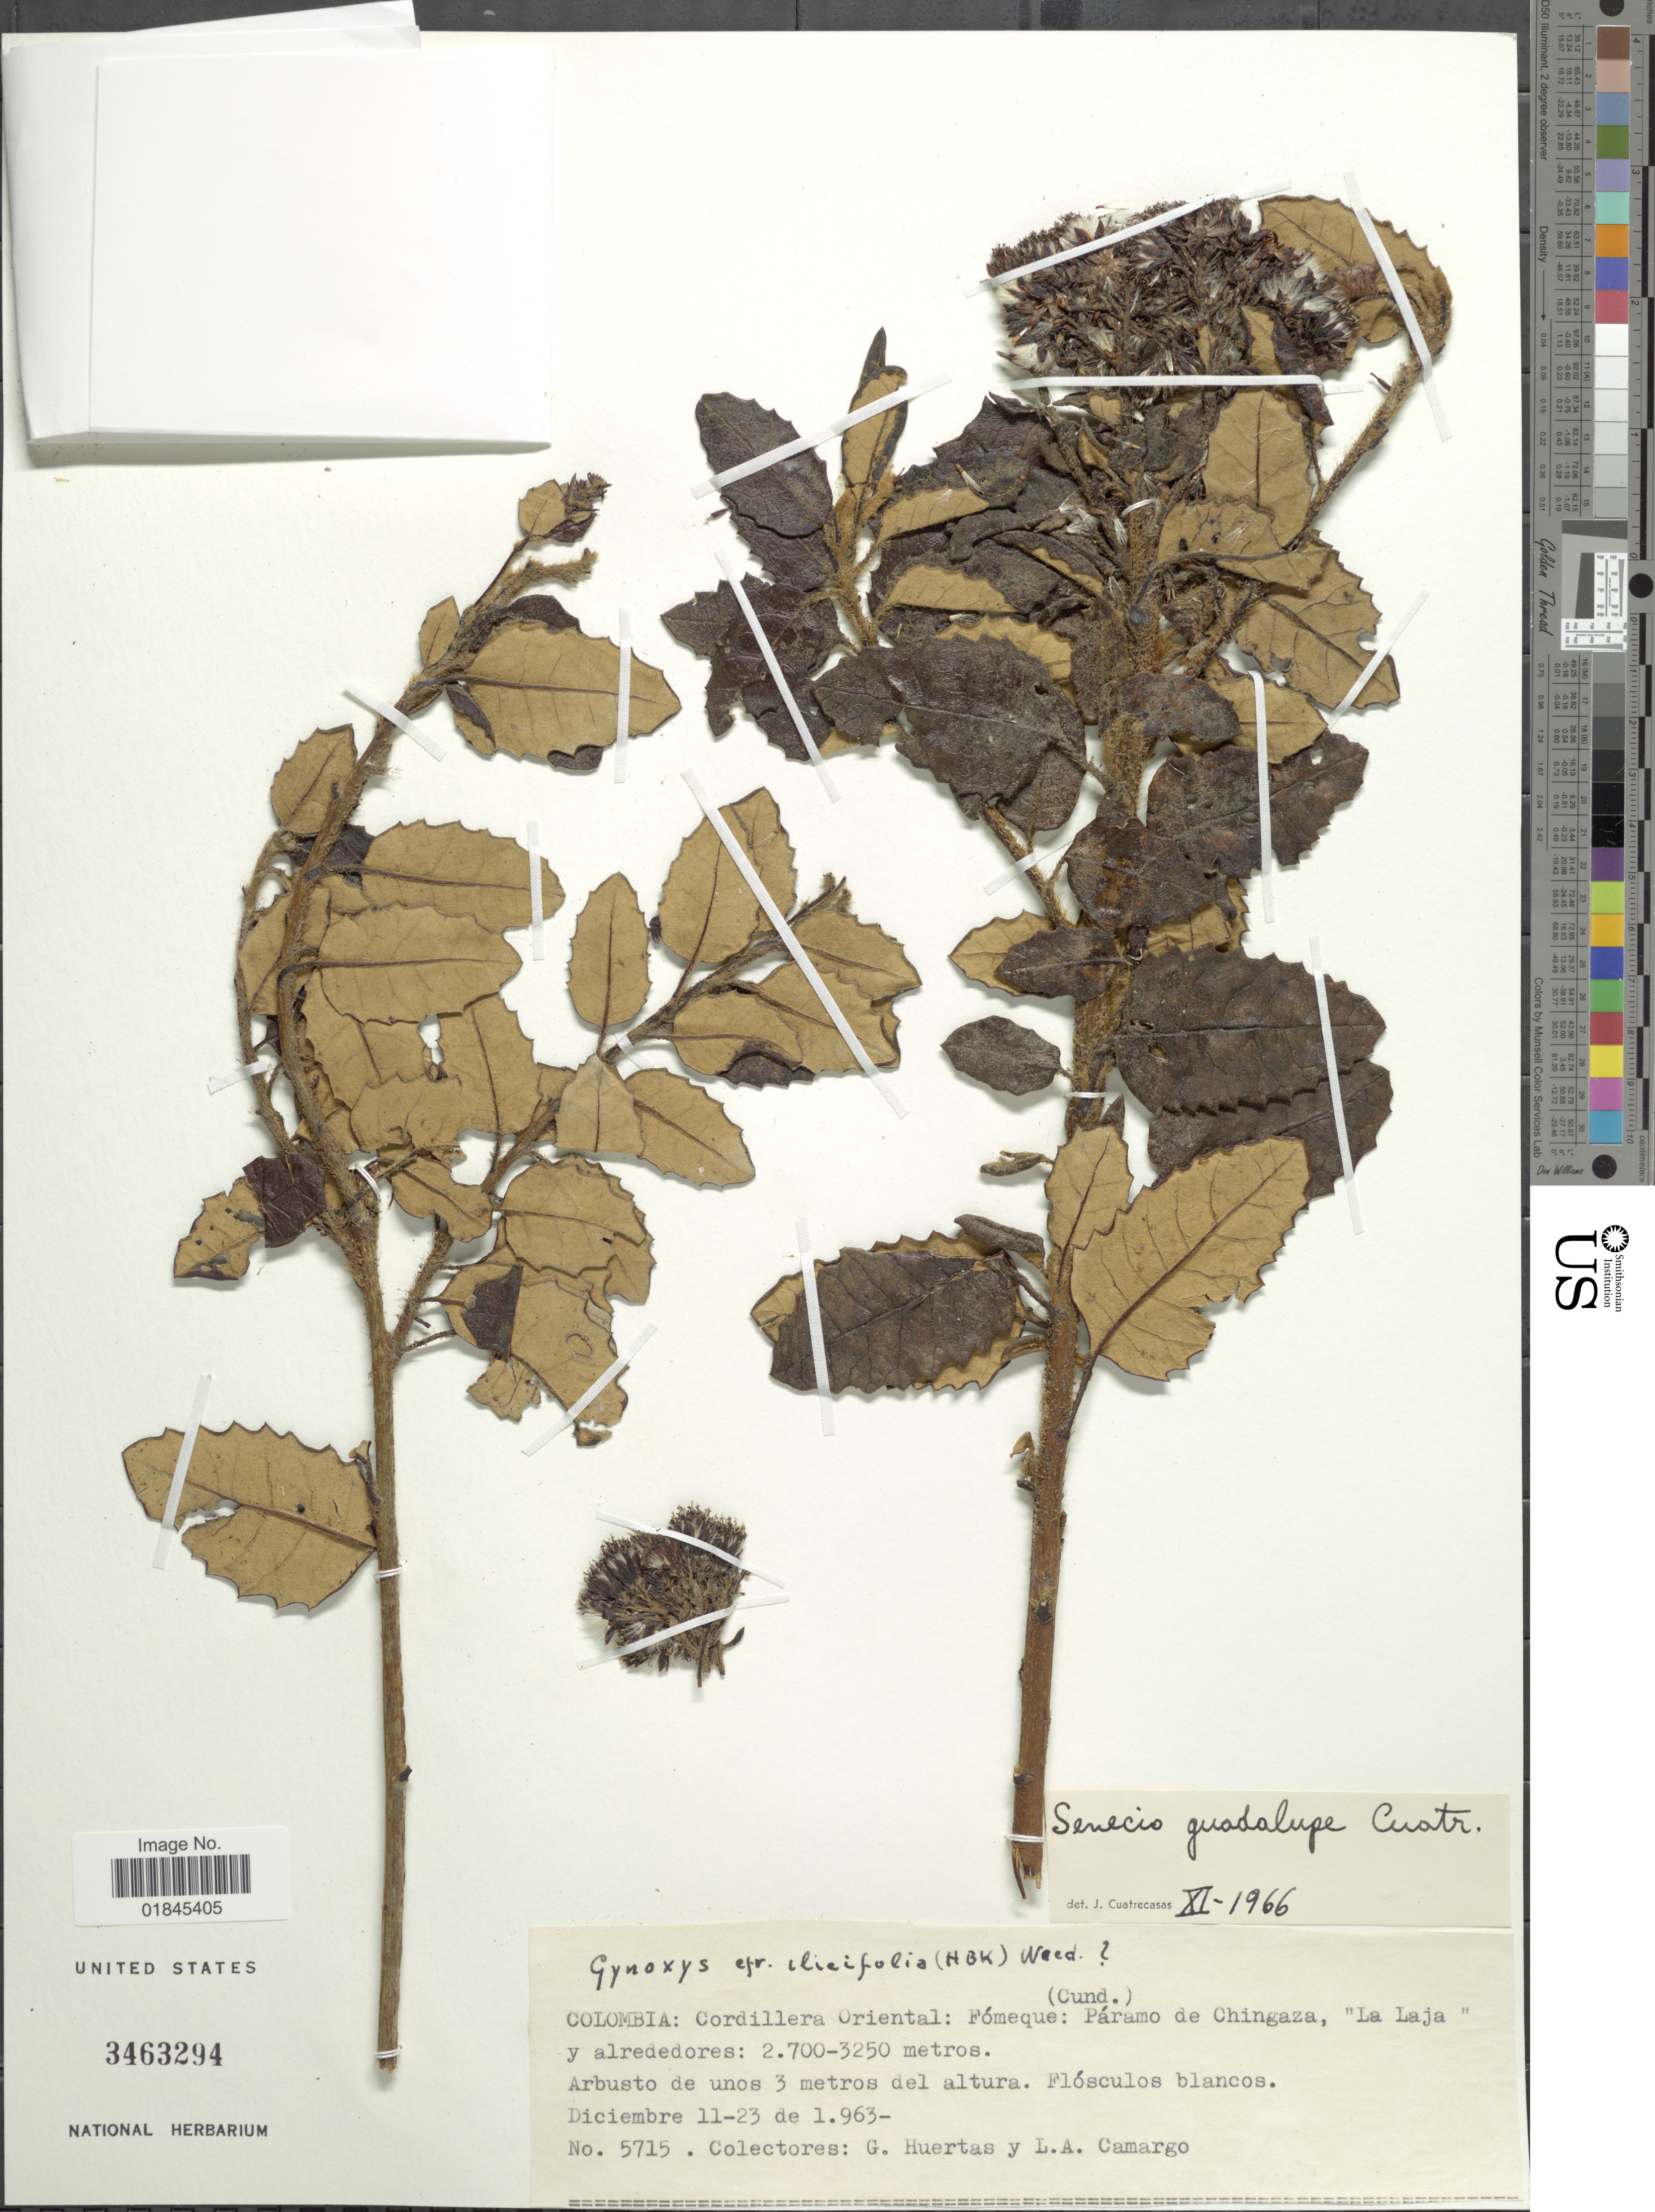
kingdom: Plantae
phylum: Tracheophyta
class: Magnoliopsida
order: Asterales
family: Asteraceae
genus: Pentacalia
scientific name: Pentacalia guadalupe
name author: (Cuatrec.) Cuatrec.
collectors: G. Huertas & L. A. Camargo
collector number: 5715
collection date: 1963-12-11/1963-12-23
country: Colombia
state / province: Cundinamarca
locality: Colombia: Cordillera Oriental: Fómeque: Páramo de Chingaza, "La Laja" y alrededores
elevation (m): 2700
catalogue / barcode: US 3463294